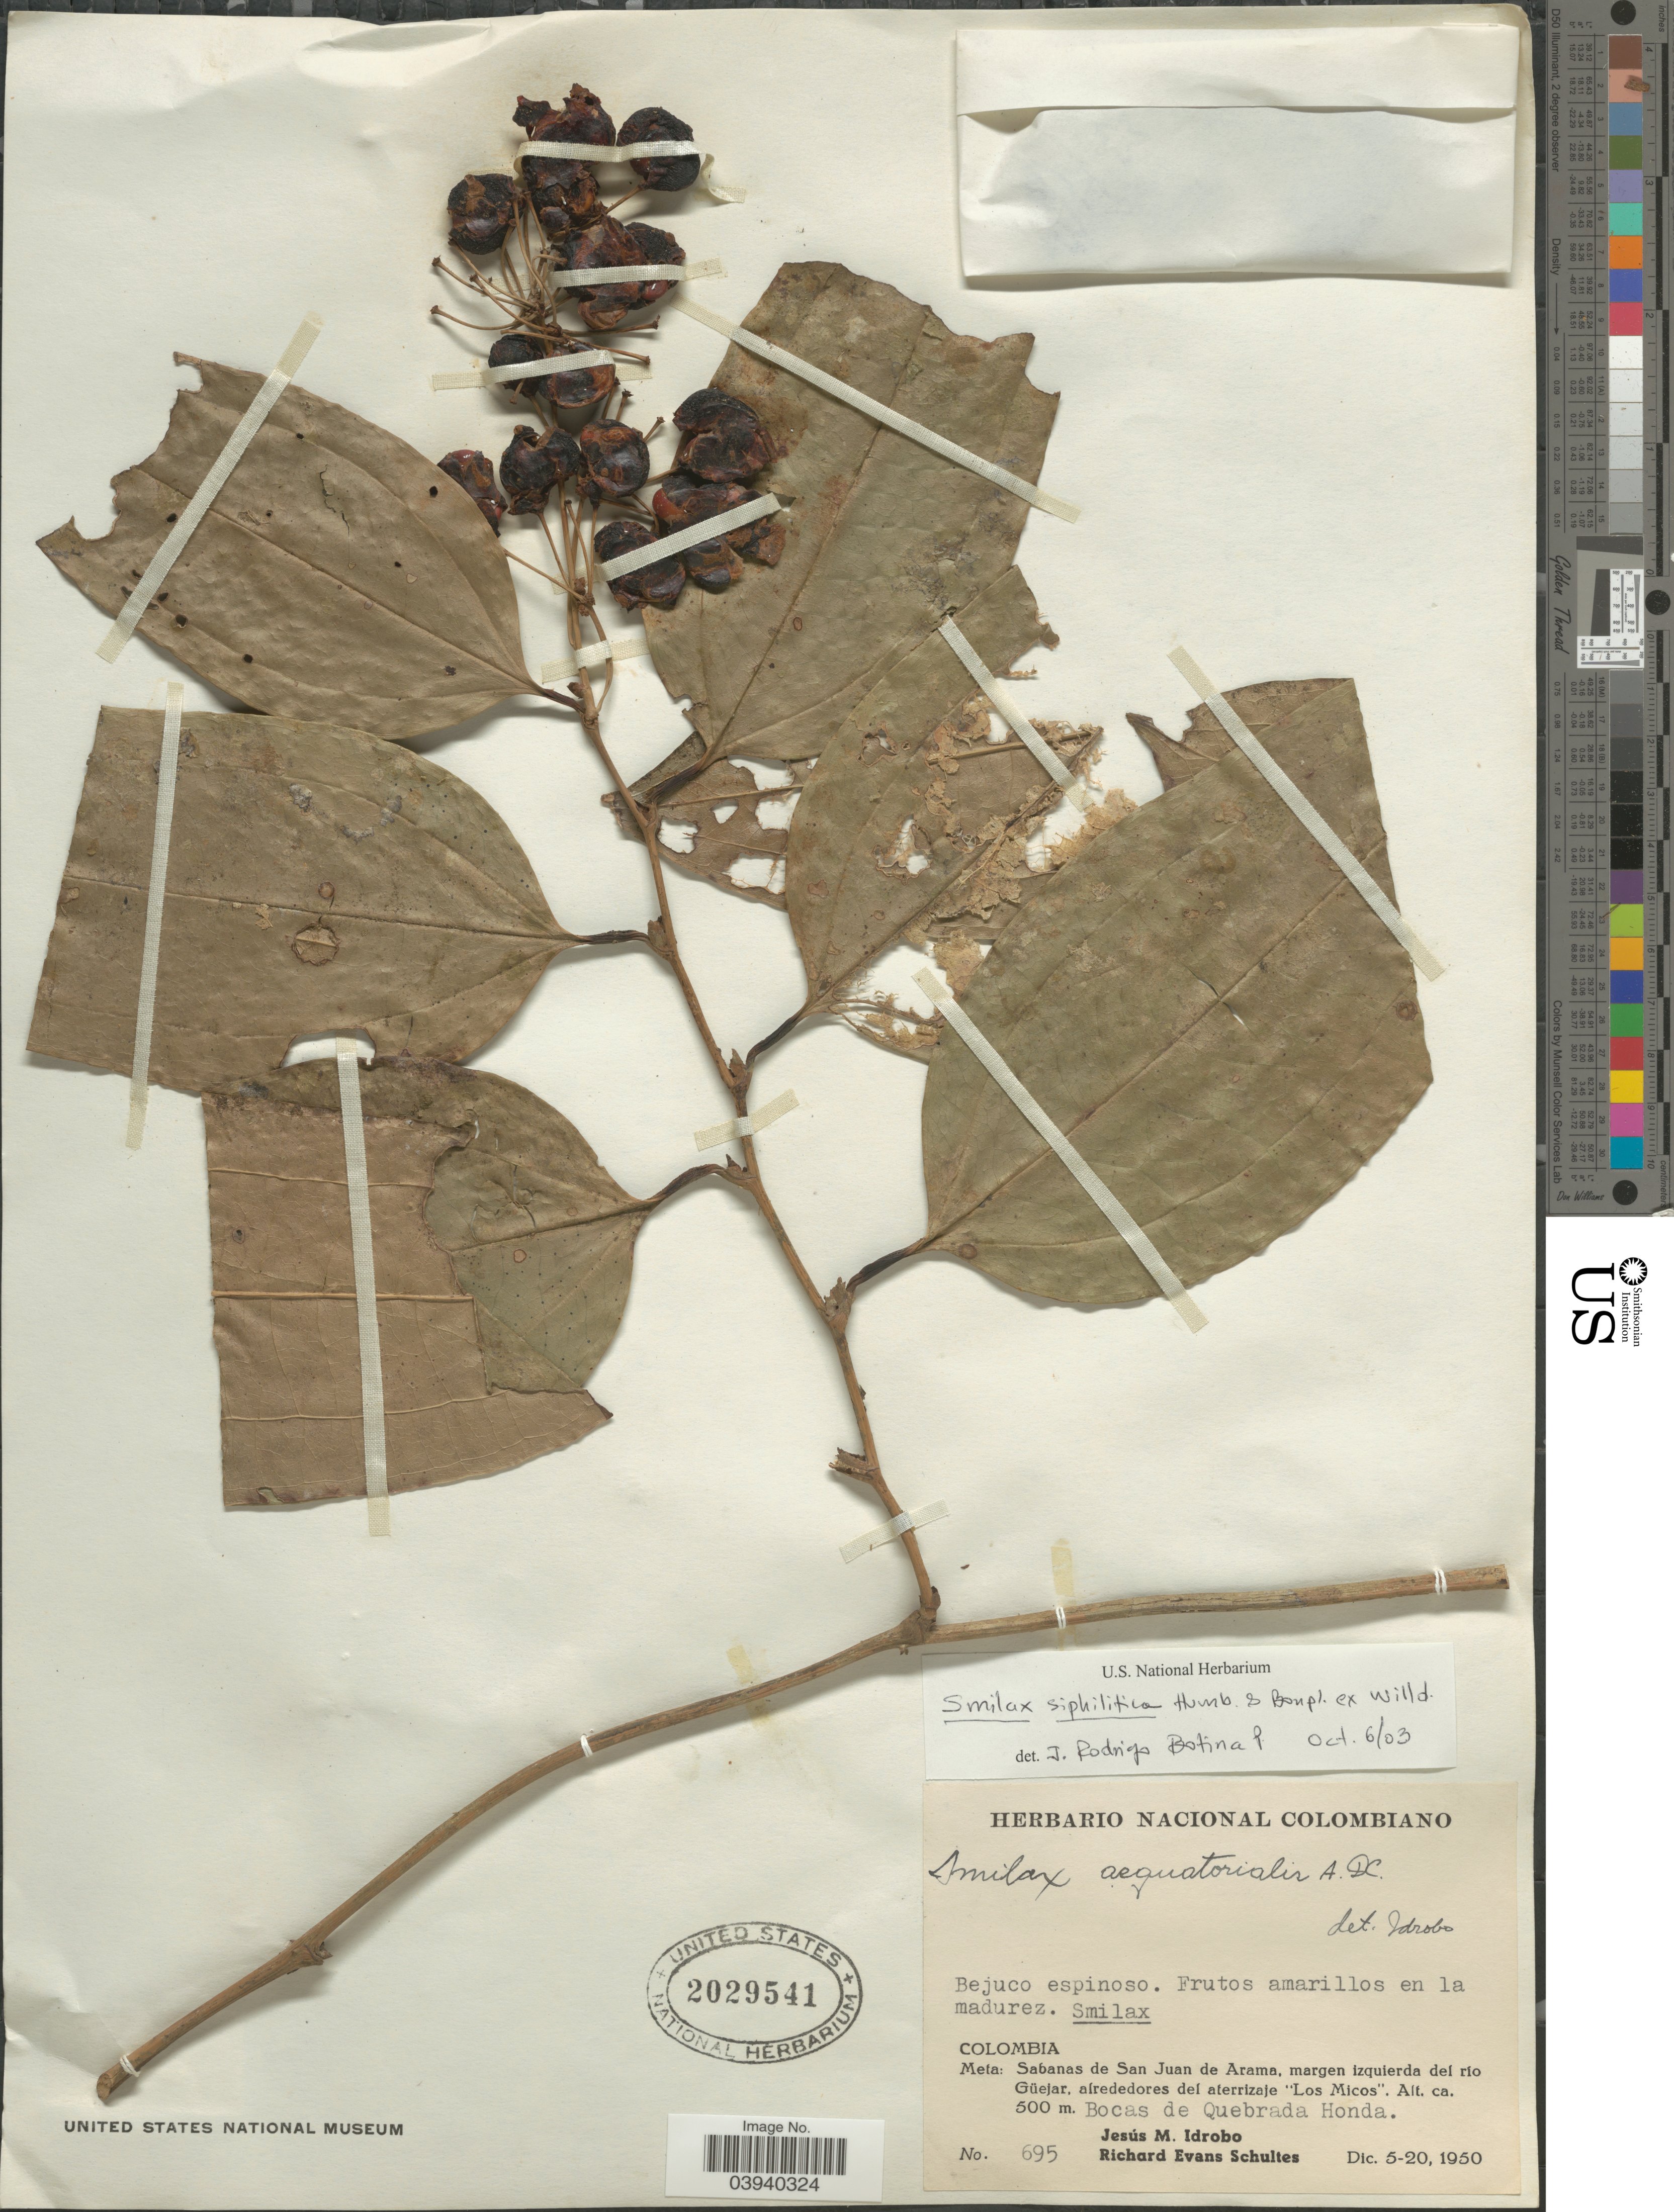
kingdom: Plantae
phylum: Tracheophyta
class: Liliopsida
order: Liliales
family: Smilacaceae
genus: Smilax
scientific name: Smilax syphilitica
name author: Humb. & Bonpl.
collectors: J. M. Idrobo & R. E. Schultes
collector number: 695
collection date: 1950-12-05/1950-12-20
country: Colombia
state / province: Meta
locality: Sabanas de San Juan de Arama, margen izquierda del río Güejar, alrededores del aterrizaje "Los Micos". Bocas de Quebrada Honda.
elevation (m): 500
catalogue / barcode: US 2029541